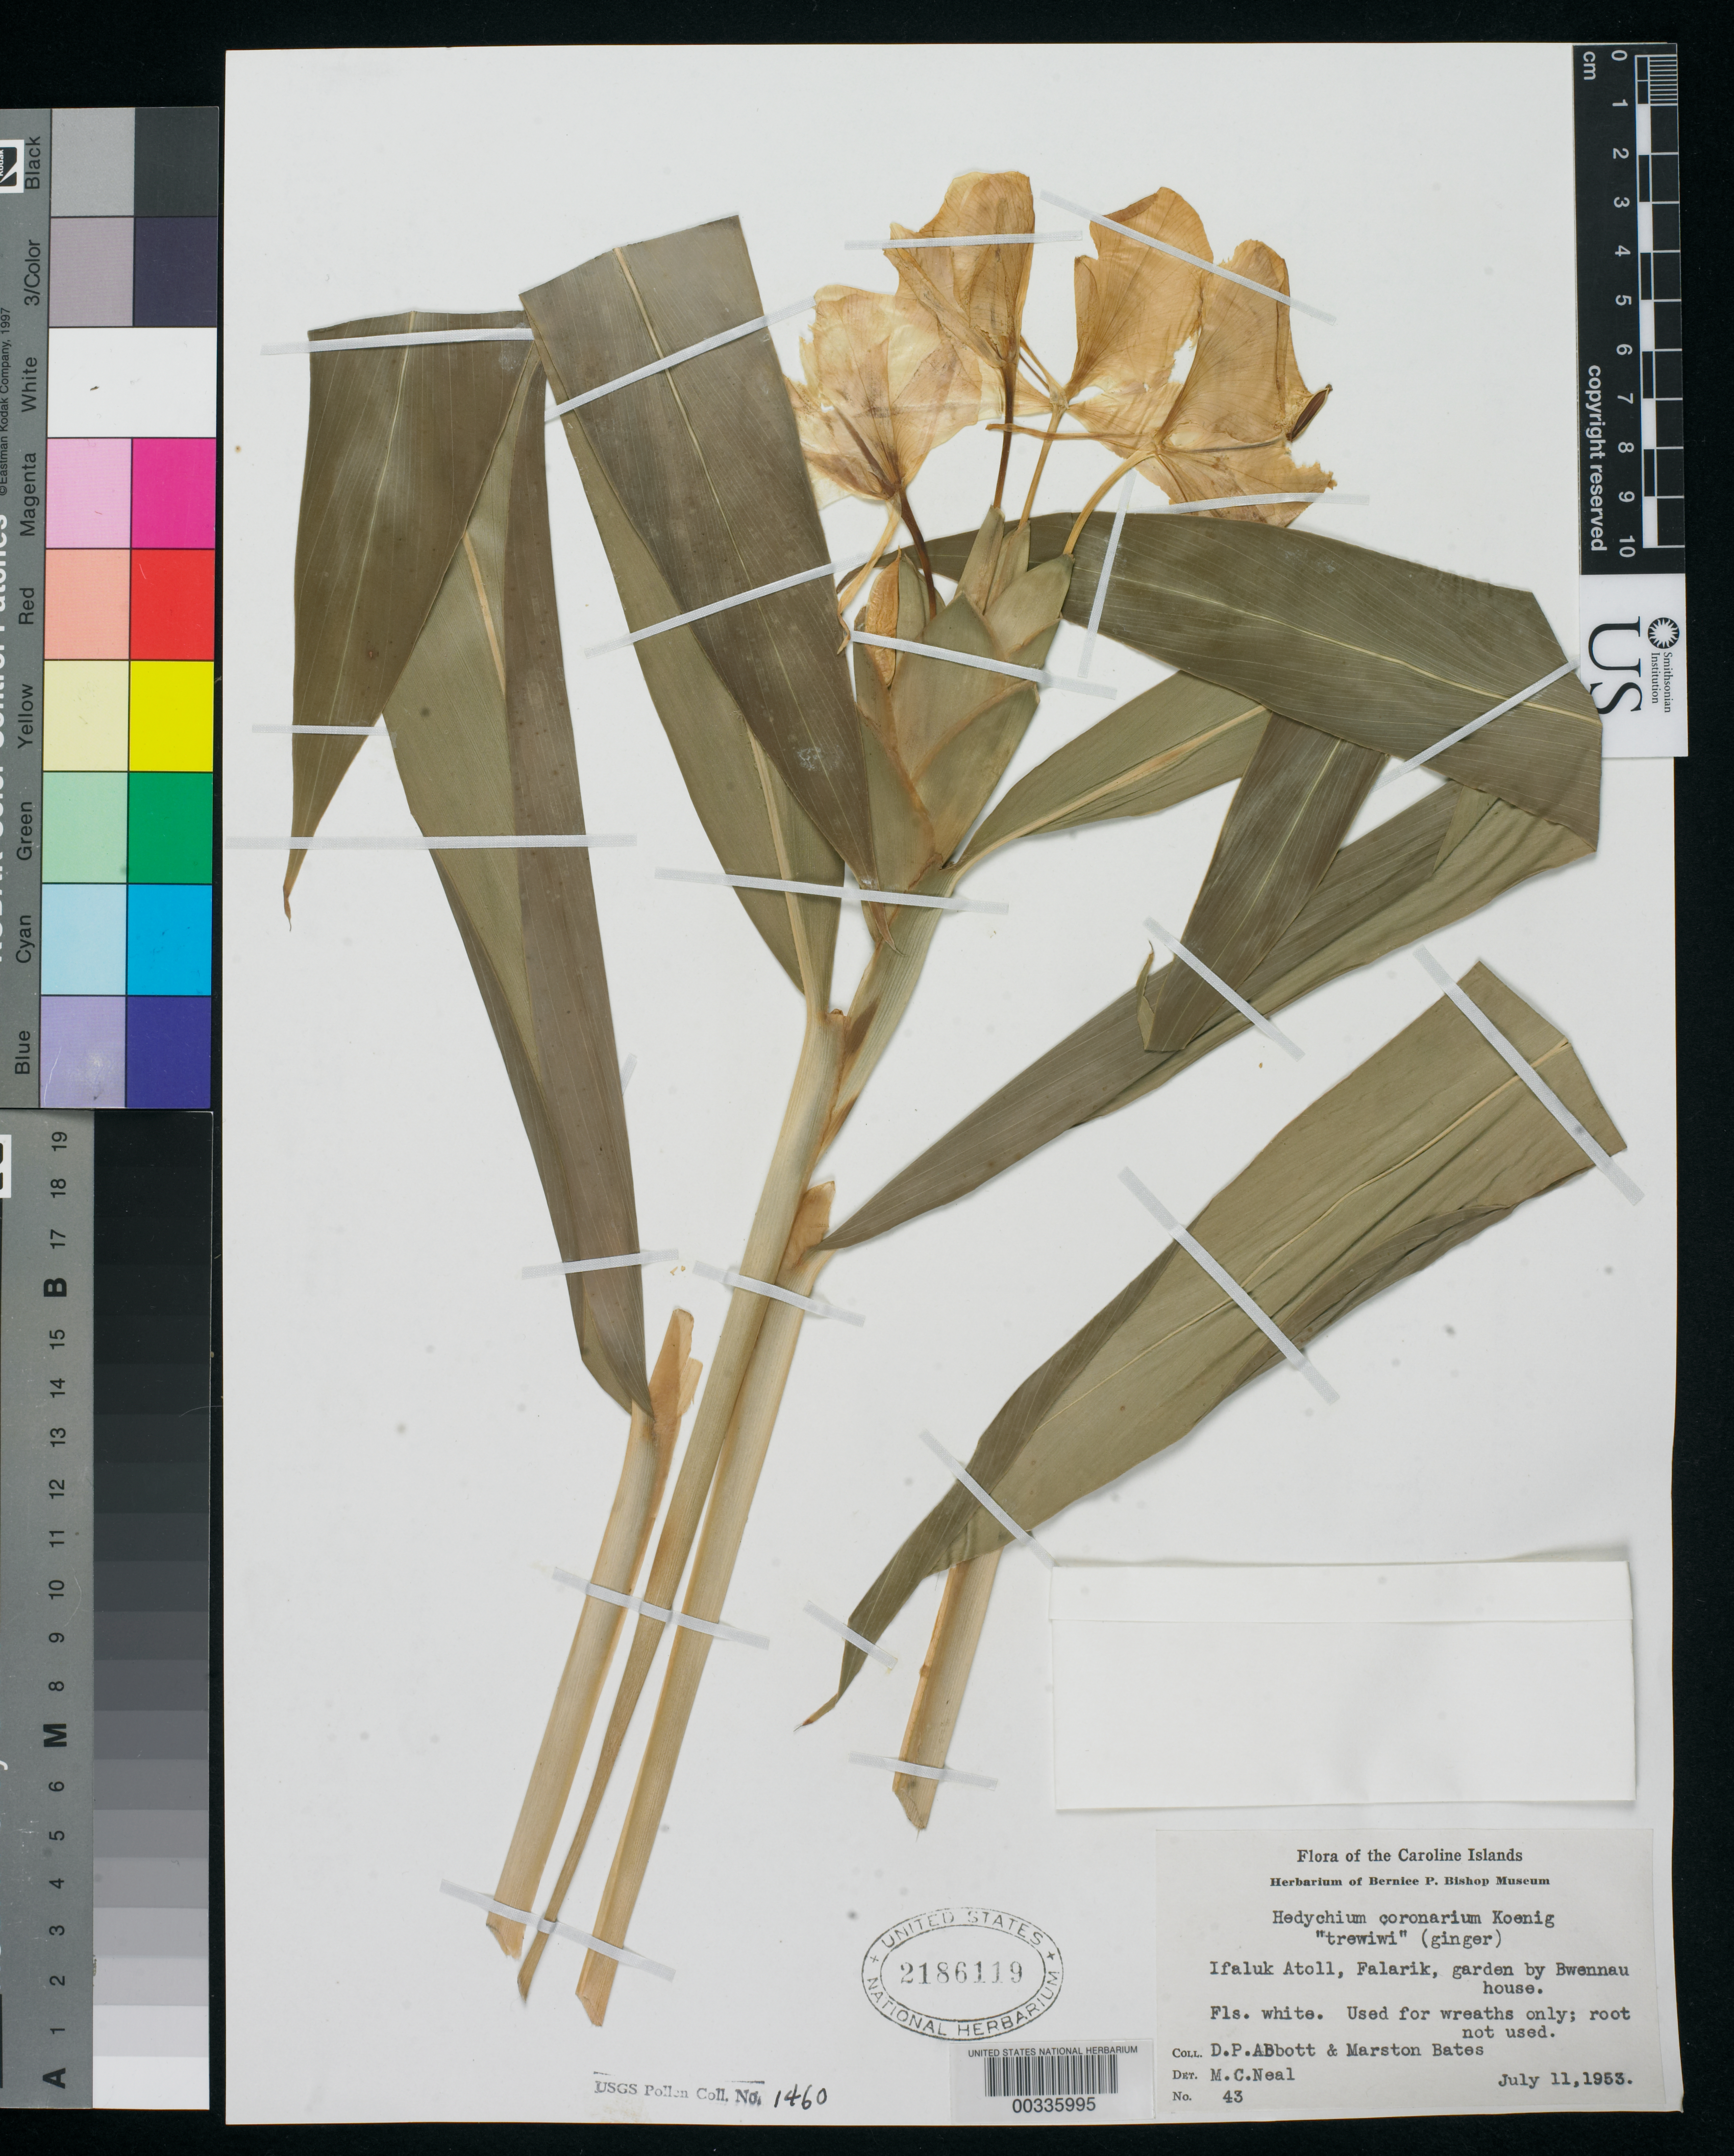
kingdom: Plantae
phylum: Tracheophyta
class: Liliopsida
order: Zingiberales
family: Zingiberaceae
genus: Hedychium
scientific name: Hedychium coronarium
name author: J. Koenig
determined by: Ning, W. S.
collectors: D. P. Abbott & M. Bates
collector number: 43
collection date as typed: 11 Jul 1953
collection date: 1953-07-11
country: Micronesia, Federated States of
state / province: Yap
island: Ifalik (Ifaluk) Atoll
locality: Falarik Islet, garden by Bwennau house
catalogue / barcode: US 2186119